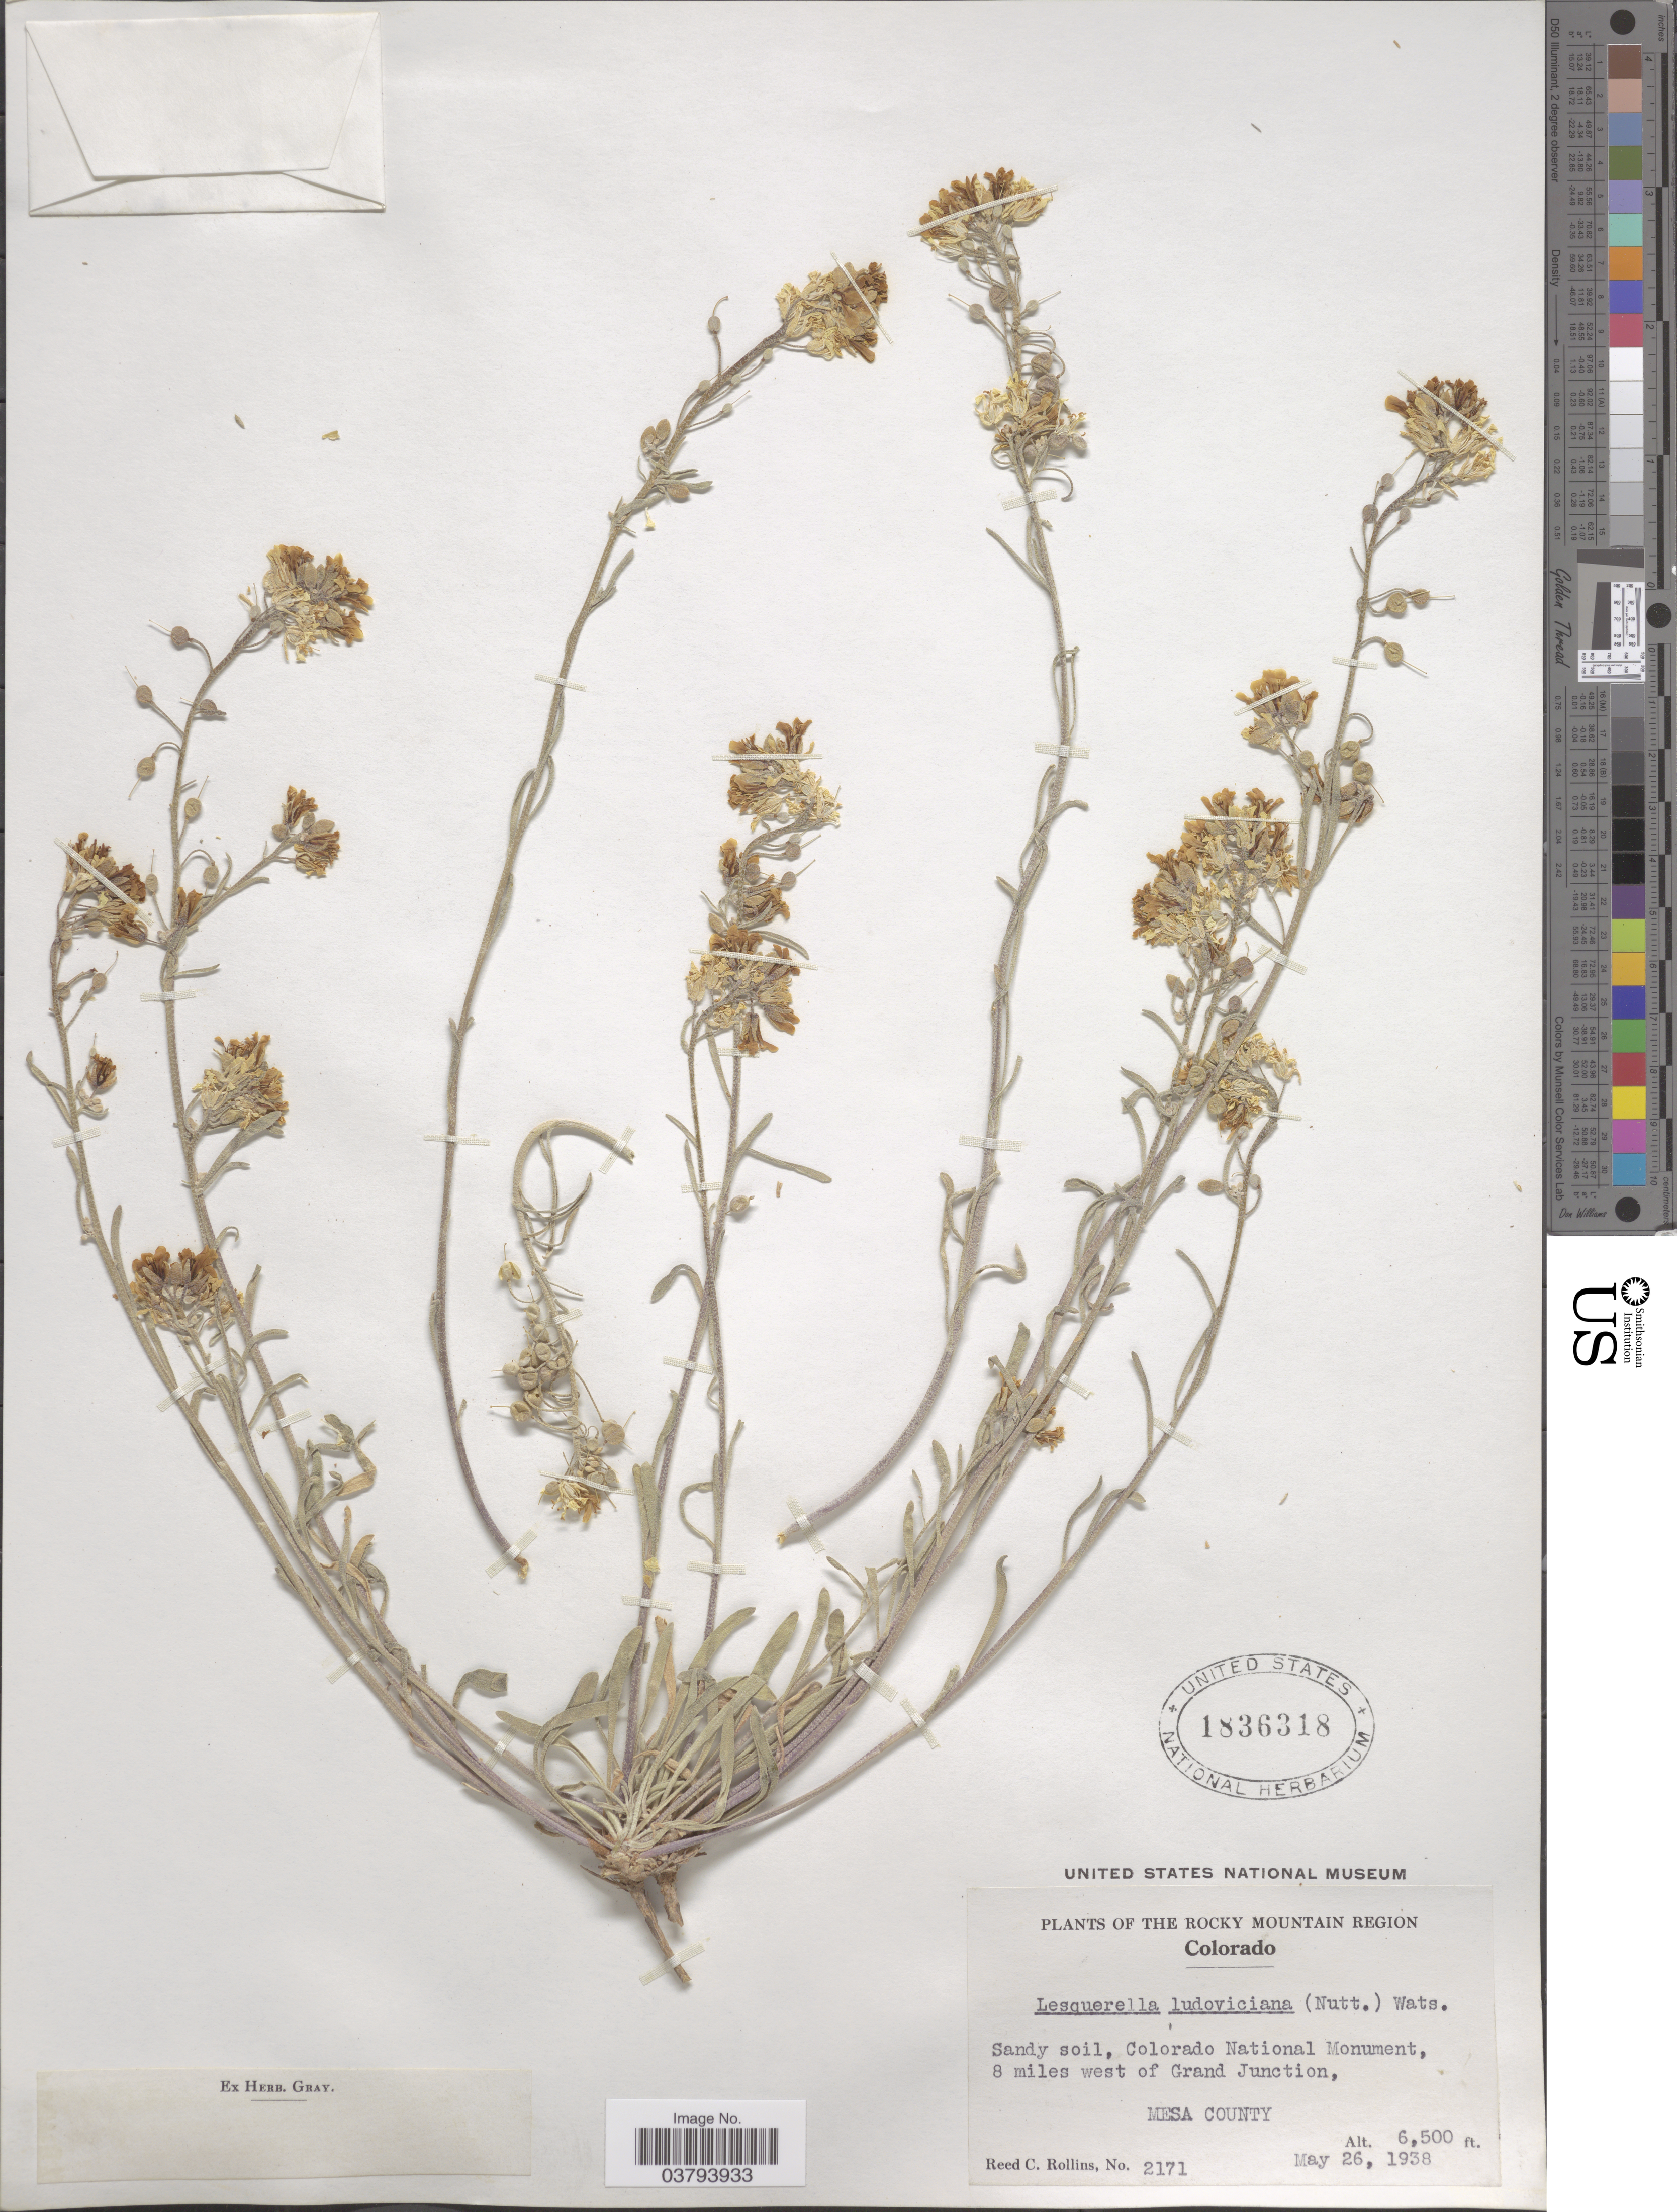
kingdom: Plantae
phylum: Tracheophyta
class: Magnoliopsida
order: Brassicales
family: Brassicaceae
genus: Lesquerella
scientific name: Lesquerella ludoviciana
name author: (Nutt.) S. Watson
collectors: R. C. Rollins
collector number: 2171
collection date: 1938-05-26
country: United States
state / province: Colorado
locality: The Rocky Mountain Region; Colorado National Monument, 8 miles west of Grand Junction, Mesa County.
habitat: sandy soil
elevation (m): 1981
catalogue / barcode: US 1836318